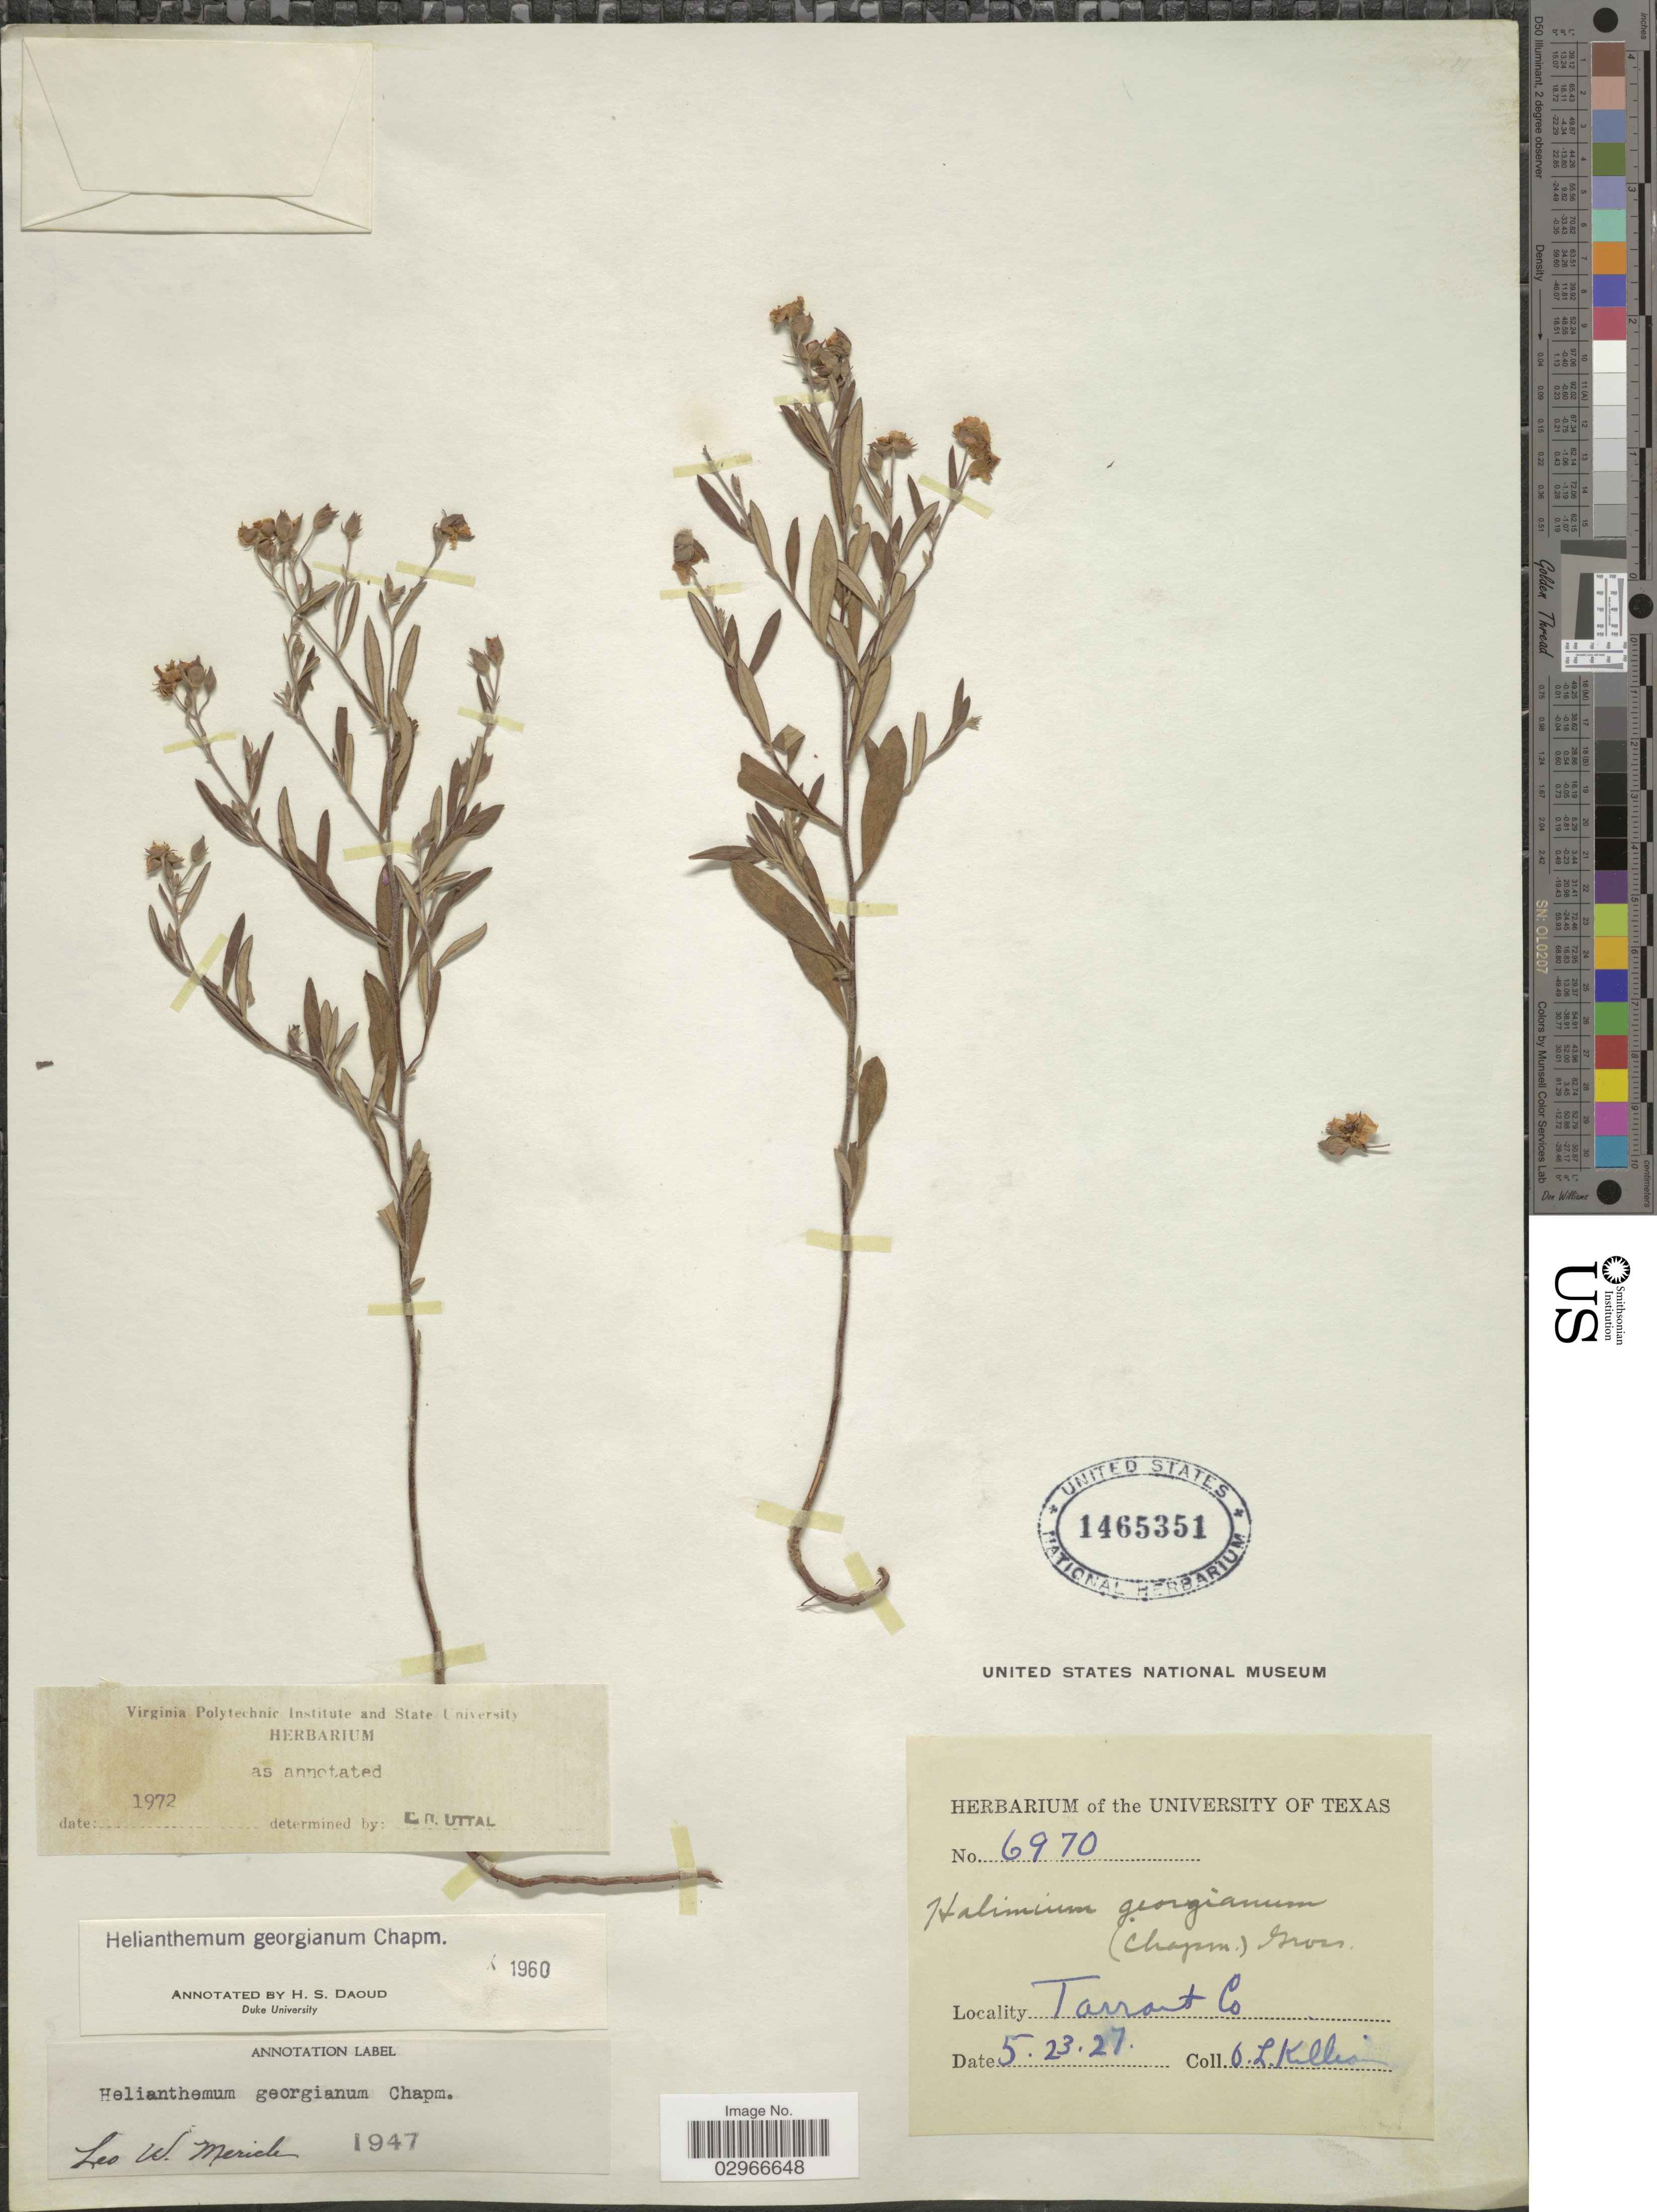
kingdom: Plantae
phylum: Tracheophyta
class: Magnoliopsida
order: Malvales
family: Cistaceae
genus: Helianthemum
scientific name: Helianthemum georgianum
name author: Chapm.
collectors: O. Killian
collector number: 6970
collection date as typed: Transcribed d/m/y: 23/5/27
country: United States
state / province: Texas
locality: Tarrant Co.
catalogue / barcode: US 1465351